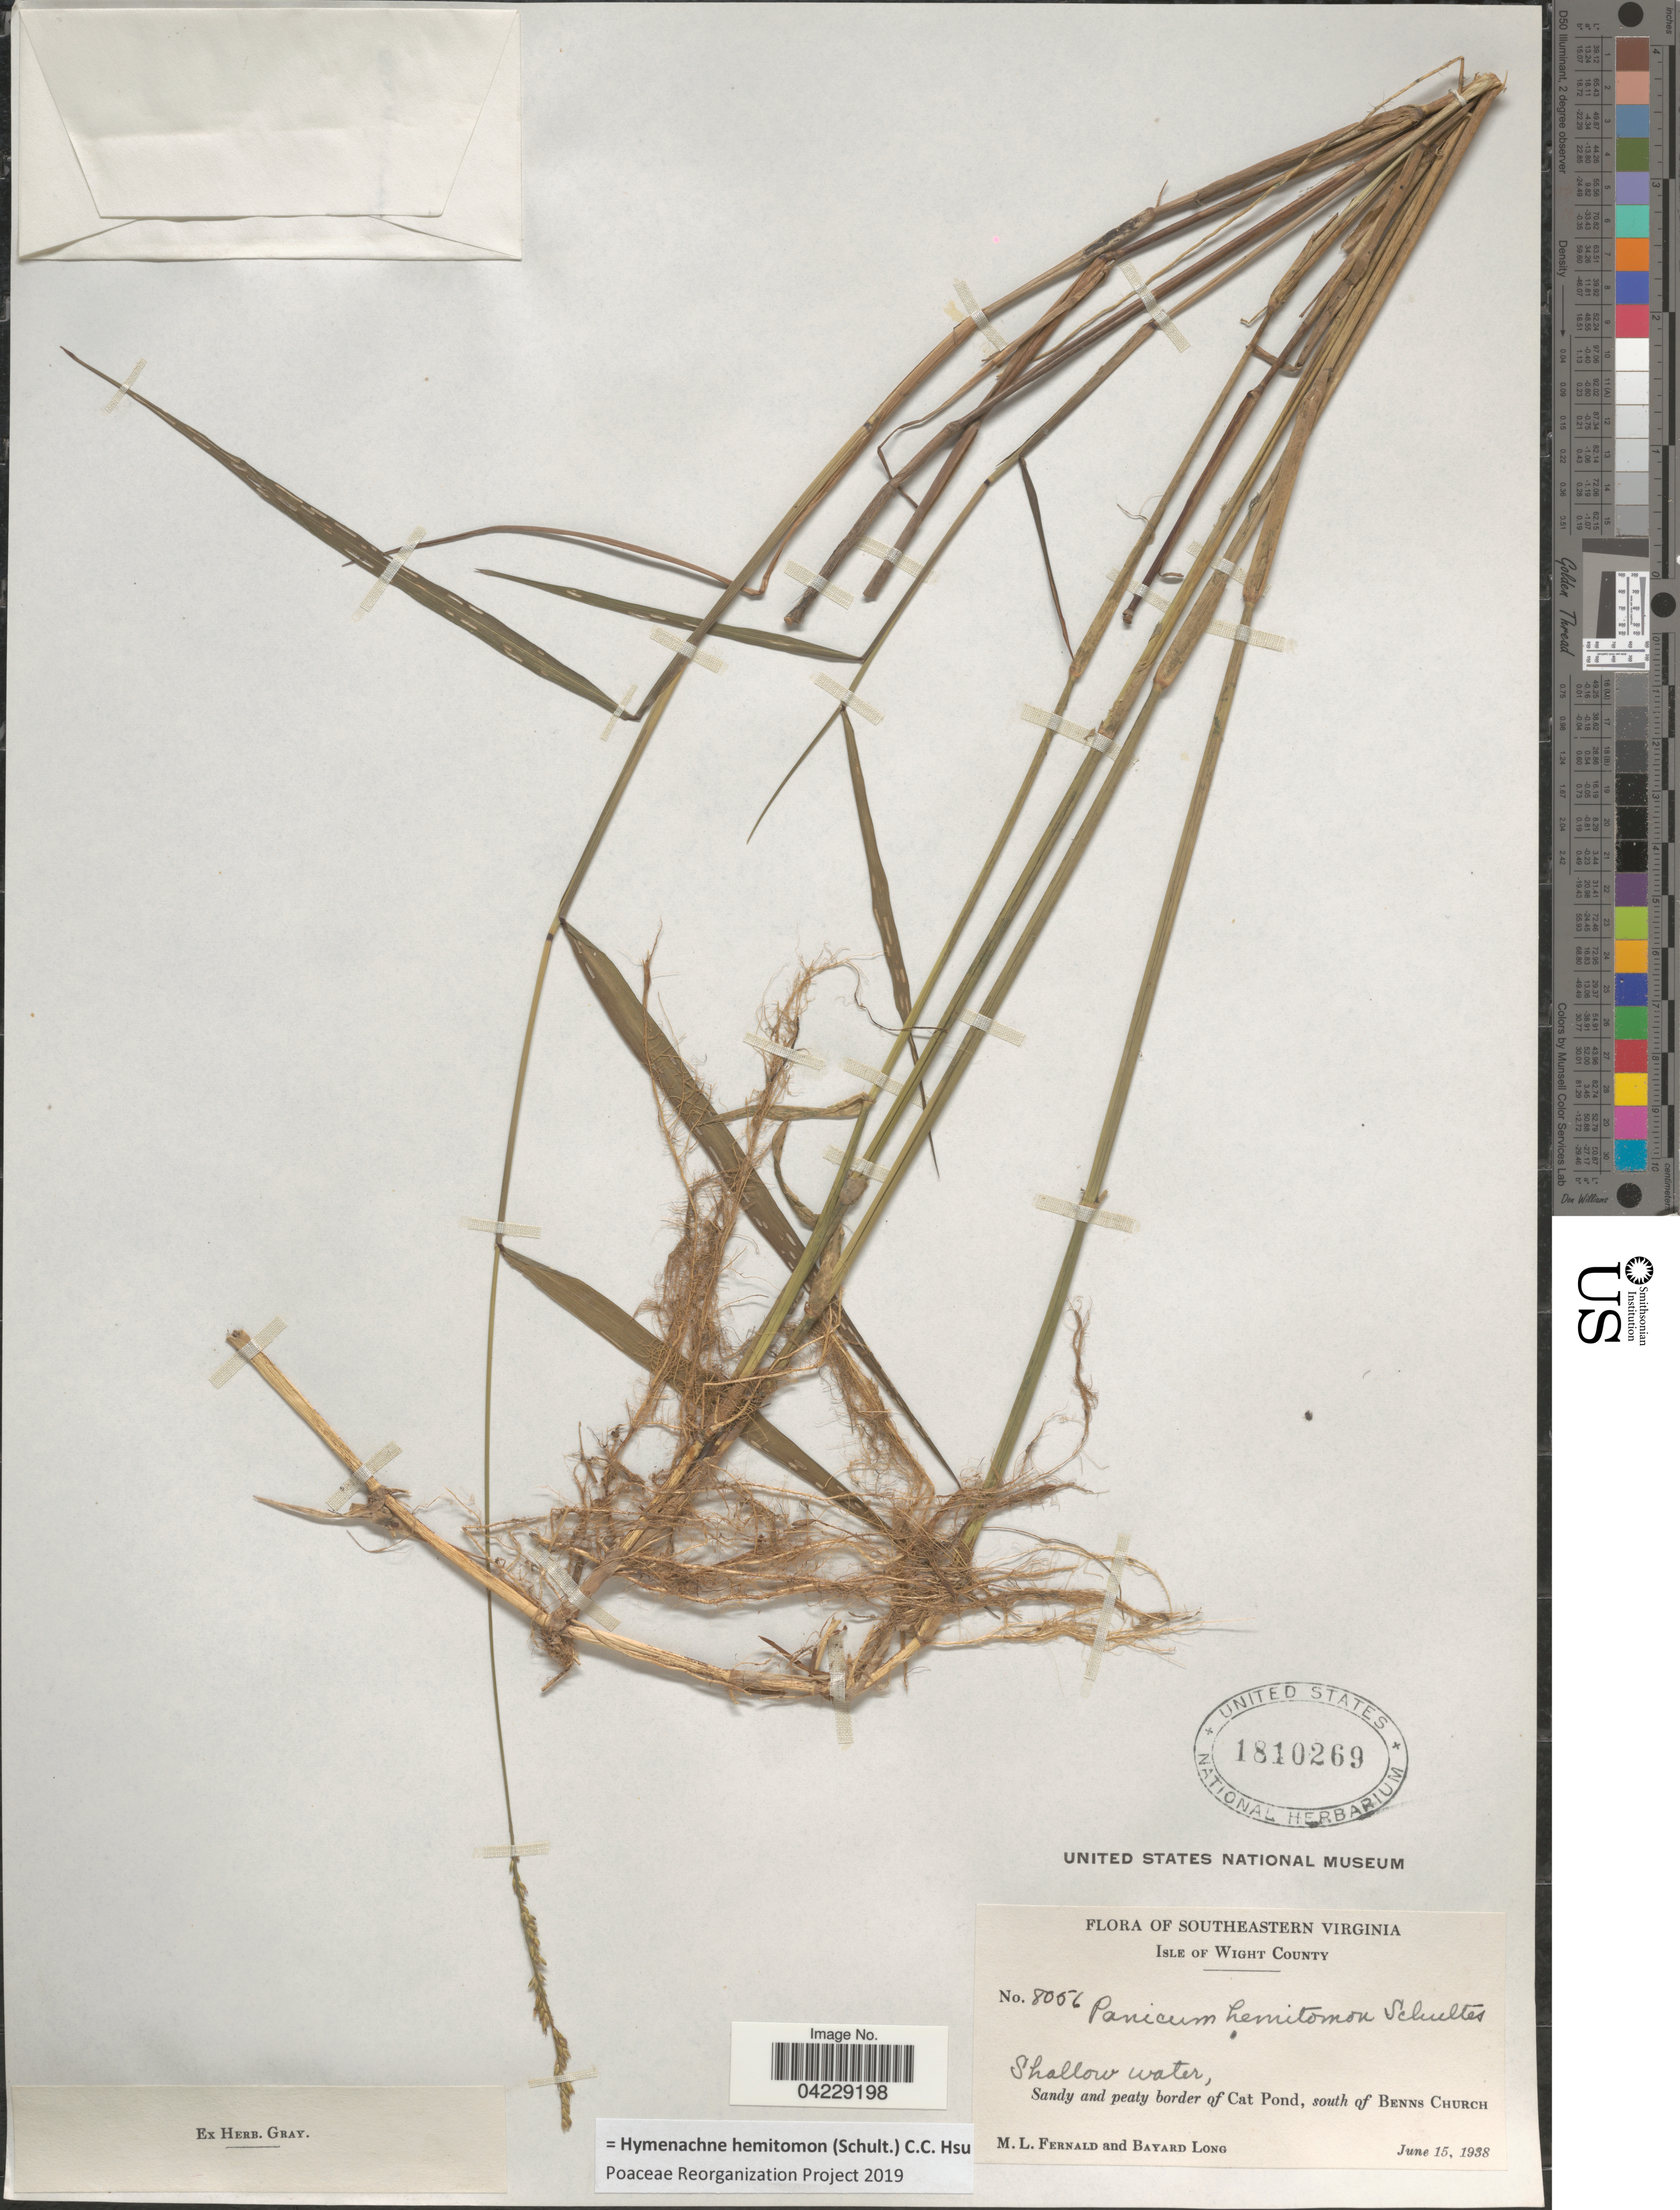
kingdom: Plantae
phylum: Tracheophyta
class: Liliopsida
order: Poales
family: Poaceae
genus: Hymenachne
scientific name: Hymenachne hemitomon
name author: (Schult.) C. C. Hsu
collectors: M. L. Fernald & B. Long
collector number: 8056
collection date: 1938-06-15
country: United States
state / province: Virginia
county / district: Isle of Wight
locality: Southeastern Virginia. Isle of Wight County. Shallow water, Sandy and peaty border of Cat Pond, south of Benns Church.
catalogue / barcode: US 1810269